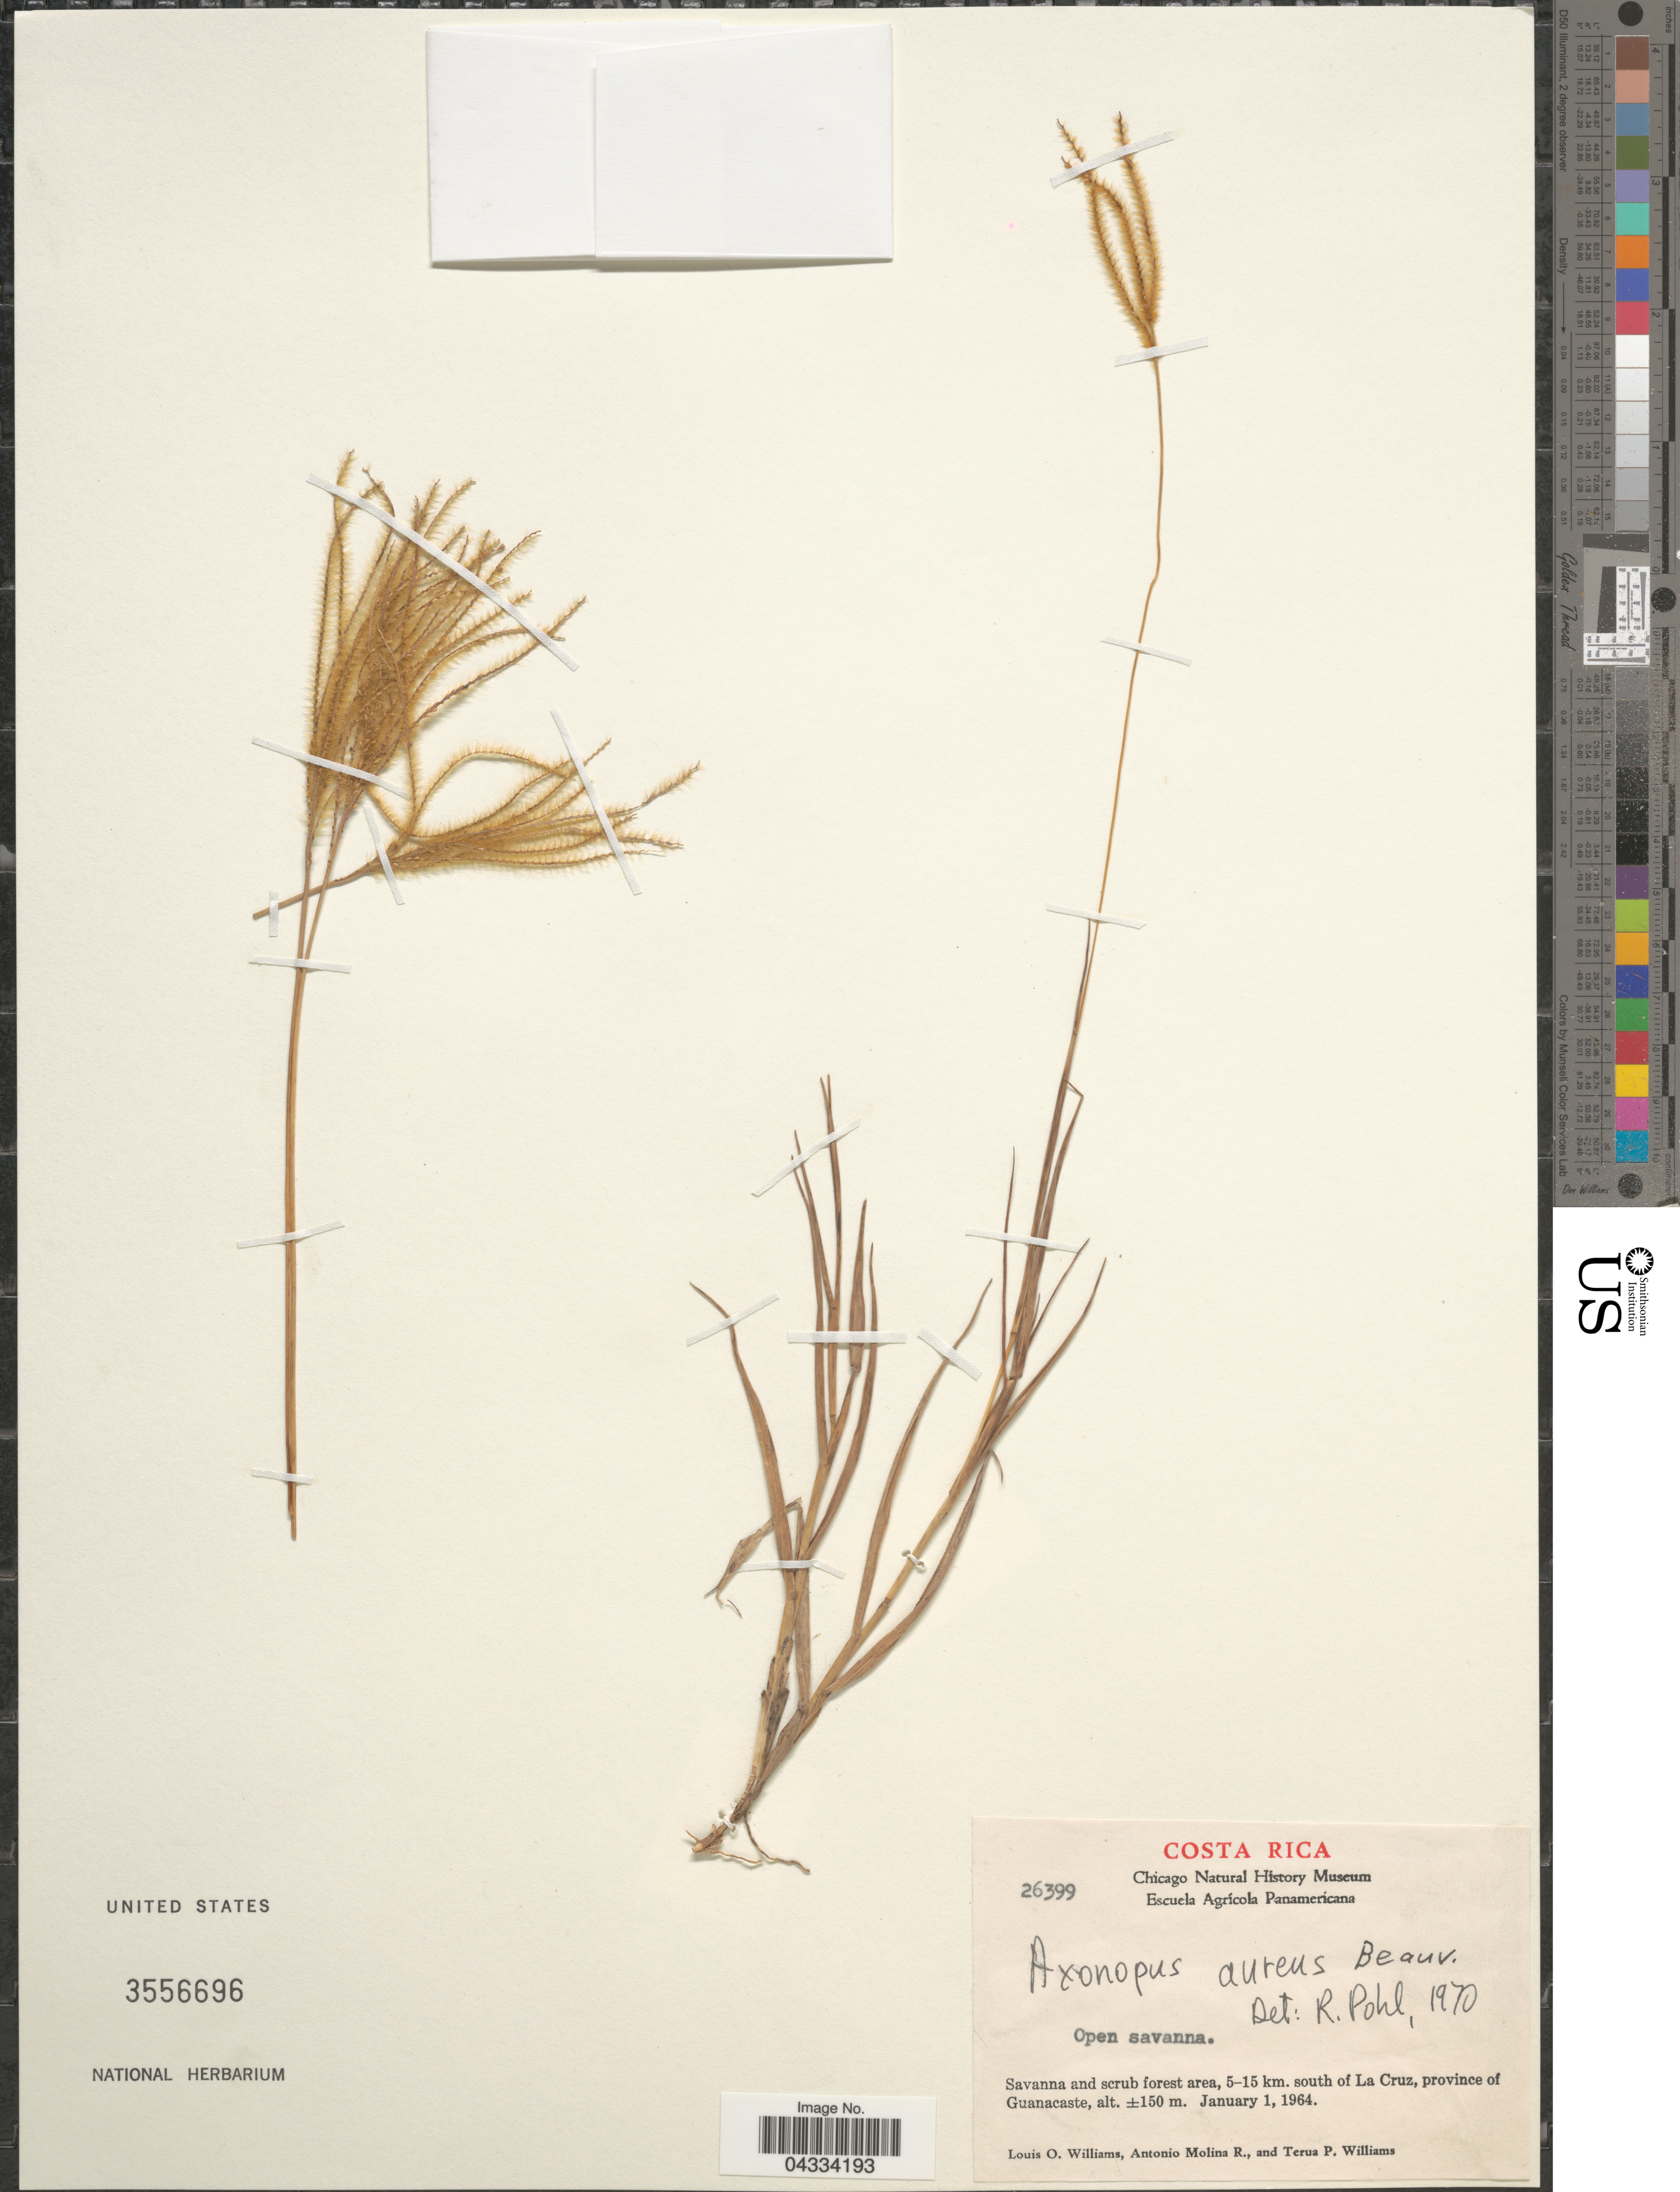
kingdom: Plantae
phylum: Tracheophyta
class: Liliopsida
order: Poales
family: Poaceae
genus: Axonopus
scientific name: Axonopus aureus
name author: P. Beauv.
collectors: L. O. Williams, A. Molina R. & T. Williams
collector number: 26399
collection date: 1964-01-01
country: Costa Rica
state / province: Guanacaste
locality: Savanna and scrub forest area, 5-15 km. south of La Cruz.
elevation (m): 150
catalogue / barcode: US 3556696